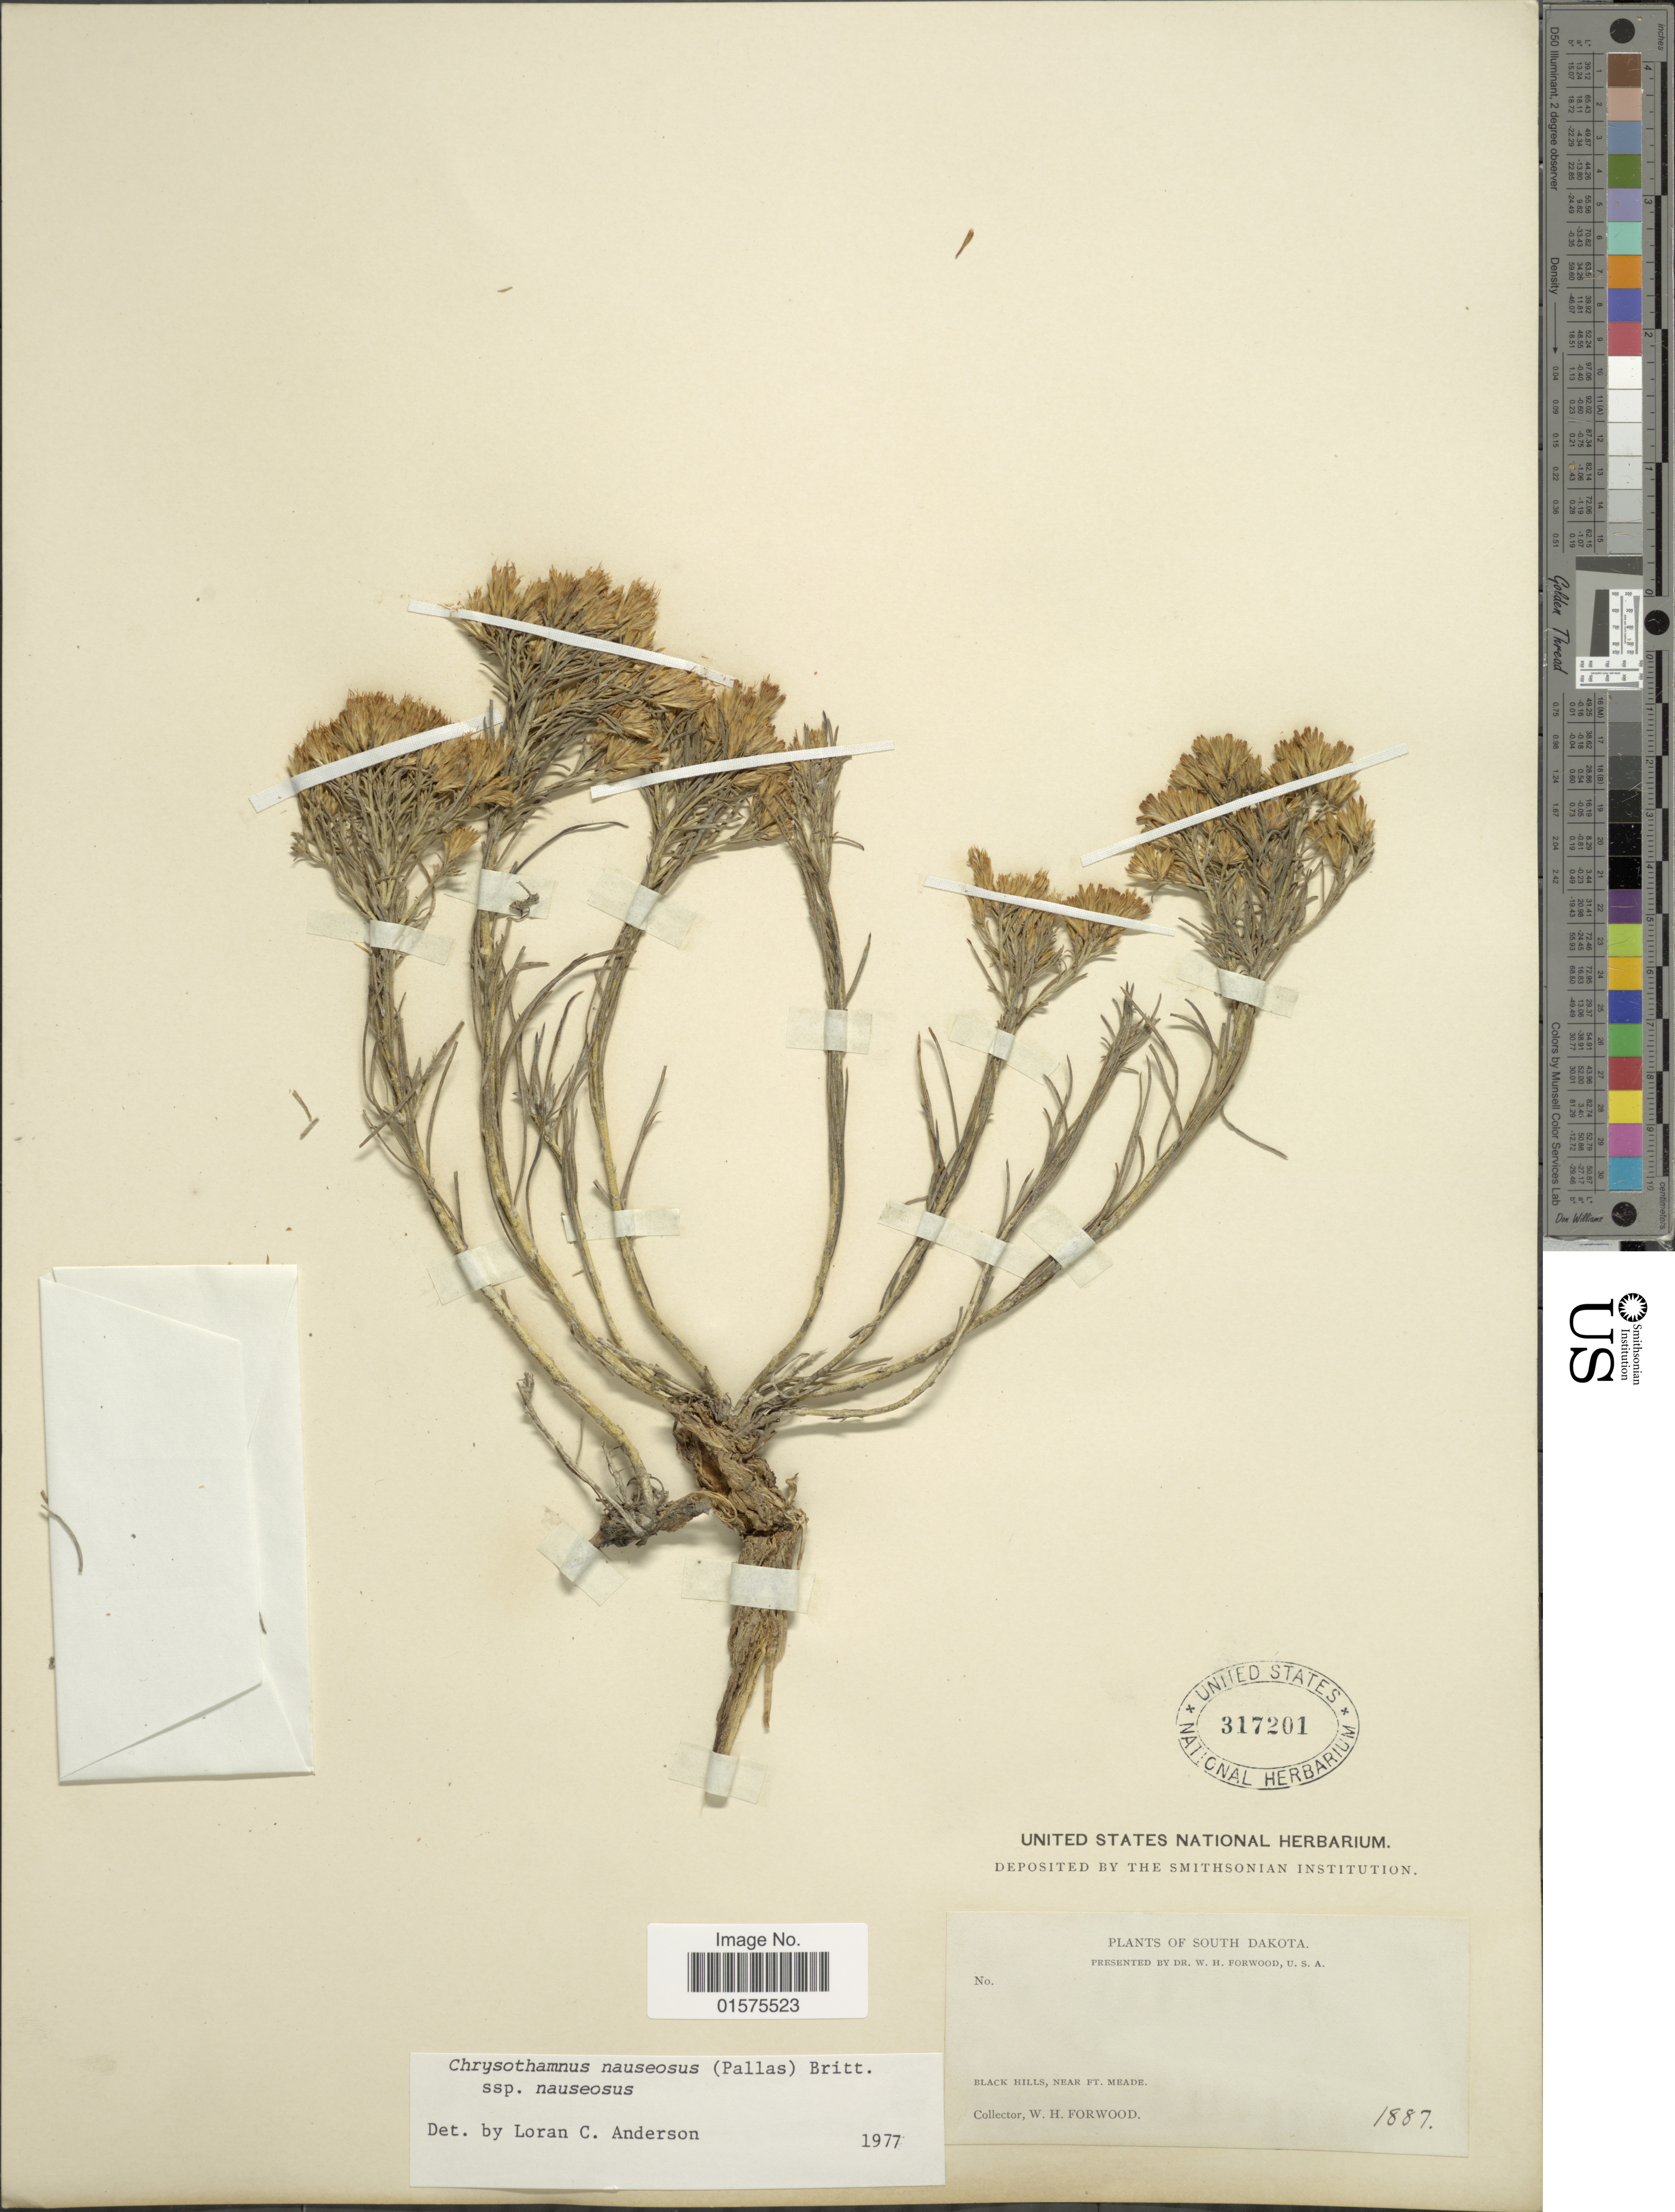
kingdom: Plantae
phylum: Tracheophyta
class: Magnoliopsida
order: Asterales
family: Asteraceae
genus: Ericameria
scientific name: Ericameria nauseosa var. nauseosa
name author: (Pall. ex Pursh) G.L. Nesom & G.I. Baird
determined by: Urbatsch, Lowell E., Curator (LSU), Louisiana State University (UNITED STATES)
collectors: W. Forwood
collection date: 1887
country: United States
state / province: South Dakota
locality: Black Hills, near Ft. Meade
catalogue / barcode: US 317201